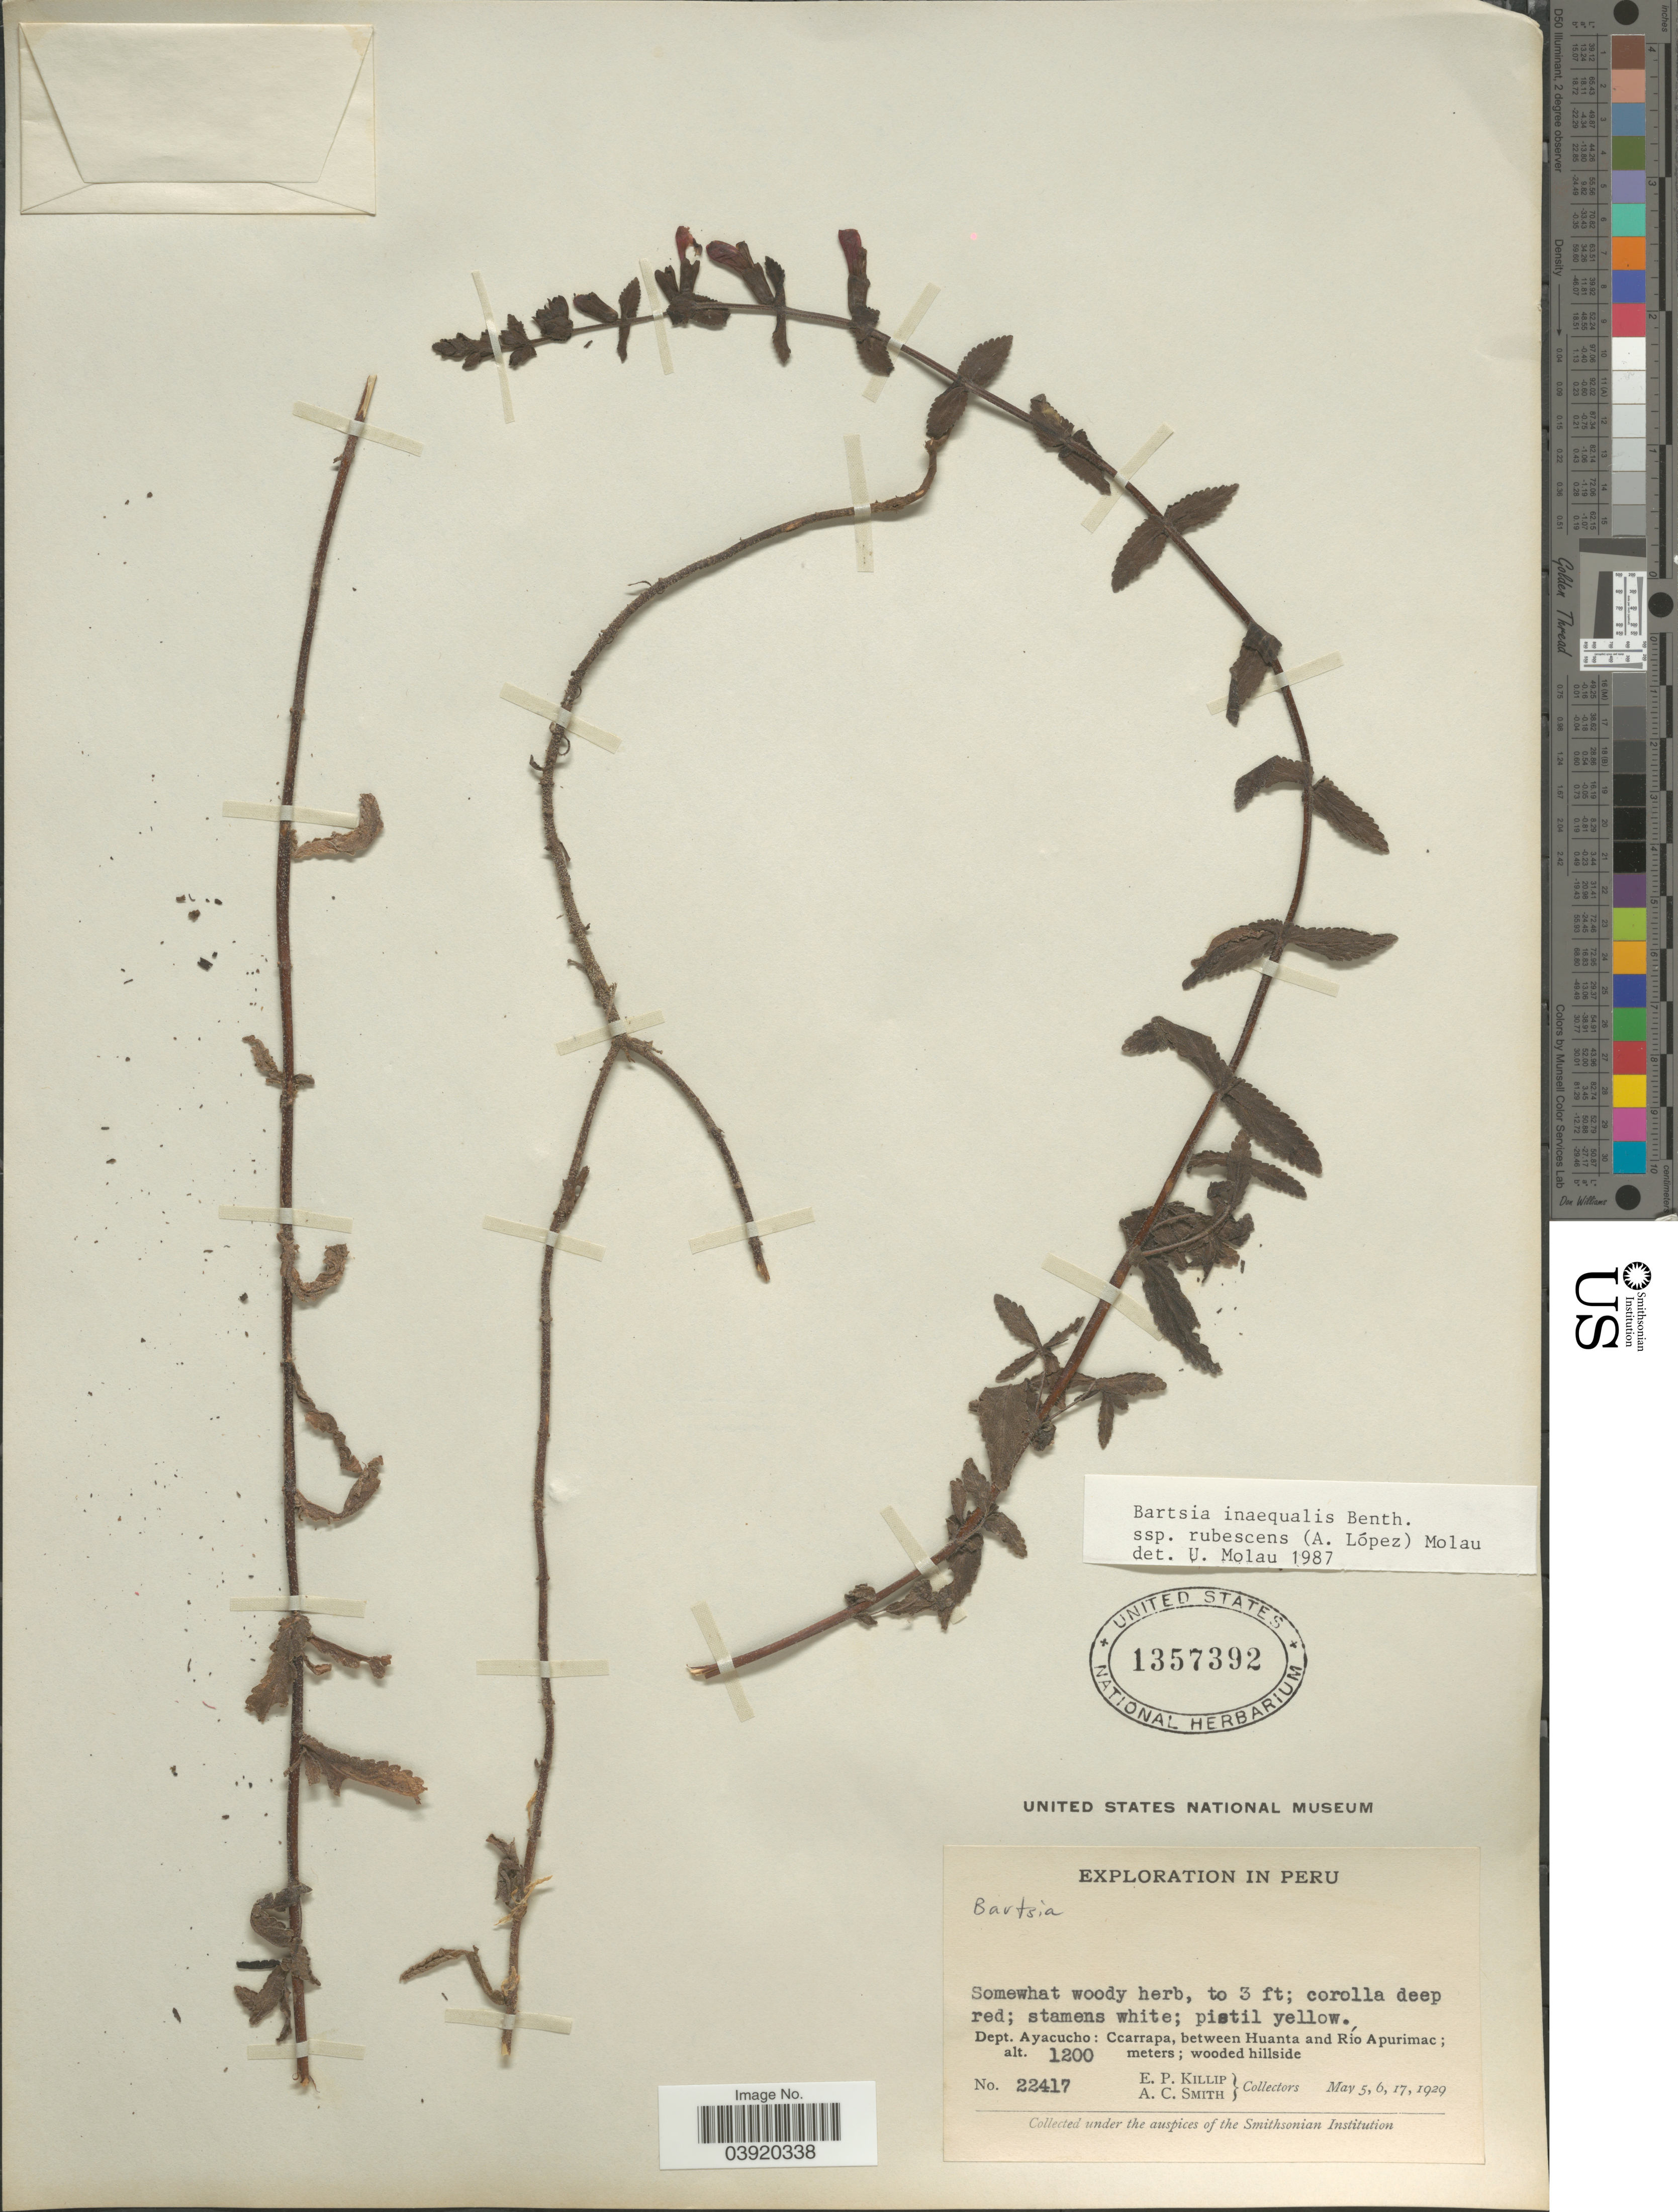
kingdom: Plantae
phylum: Tracheophyta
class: Magnoliopsida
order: Lamiales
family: Orobanchaceae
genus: Neobartsia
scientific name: Neobartsia inaequalis subsp. duripilis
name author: (Edwin) Uribe-Convers & Tank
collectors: E. P. Killip & A. C. Smith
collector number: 22417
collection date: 1929-05-05/1929-05-17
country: Peru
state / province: Ayacucho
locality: Dept. Ayacucho: Ccarrapa, between Huanta and Río Apurimac.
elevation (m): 1200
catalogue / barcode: US 1357392